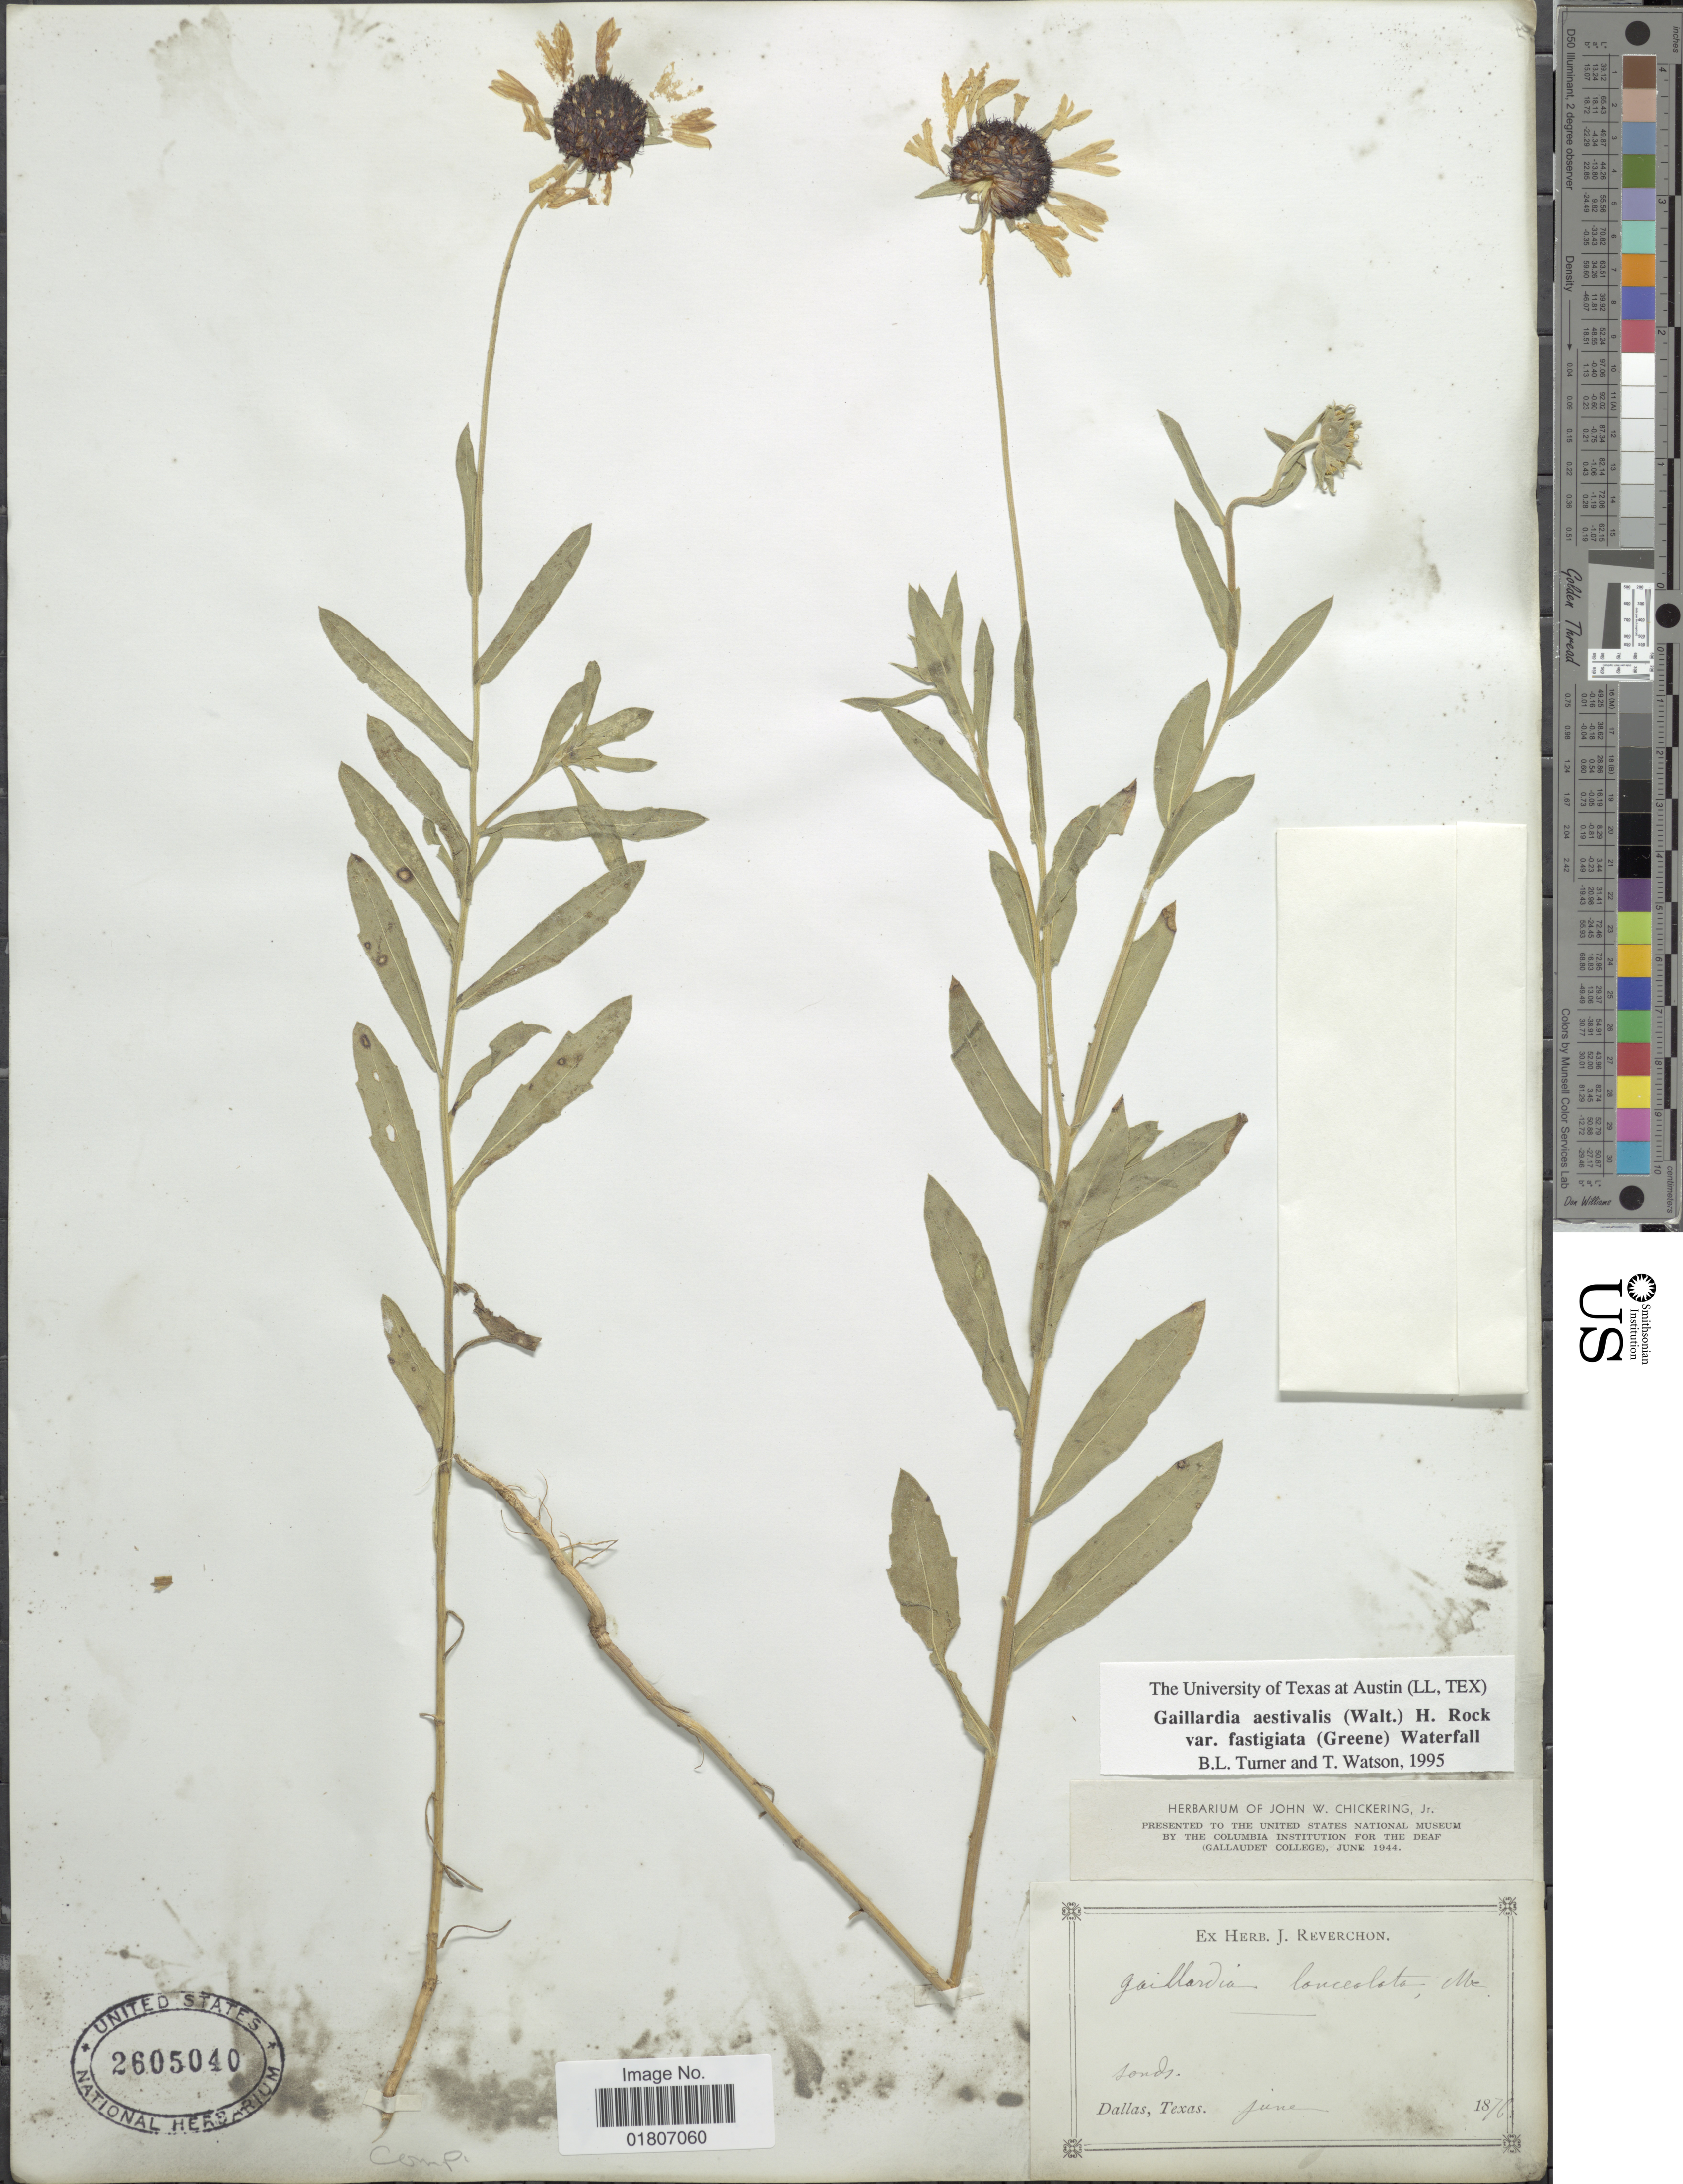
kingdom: Plantae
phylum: Tracheophyta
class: Magnoliopsida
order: Asterales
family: Asteraceae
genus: Gaillardia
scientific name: Gaillardia aestivalis var. fastigiata (indet)?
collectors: ex herb. J. Reverchon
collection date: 1876-06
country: United States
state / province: Texas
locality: Dallas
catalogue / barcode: US 2605040